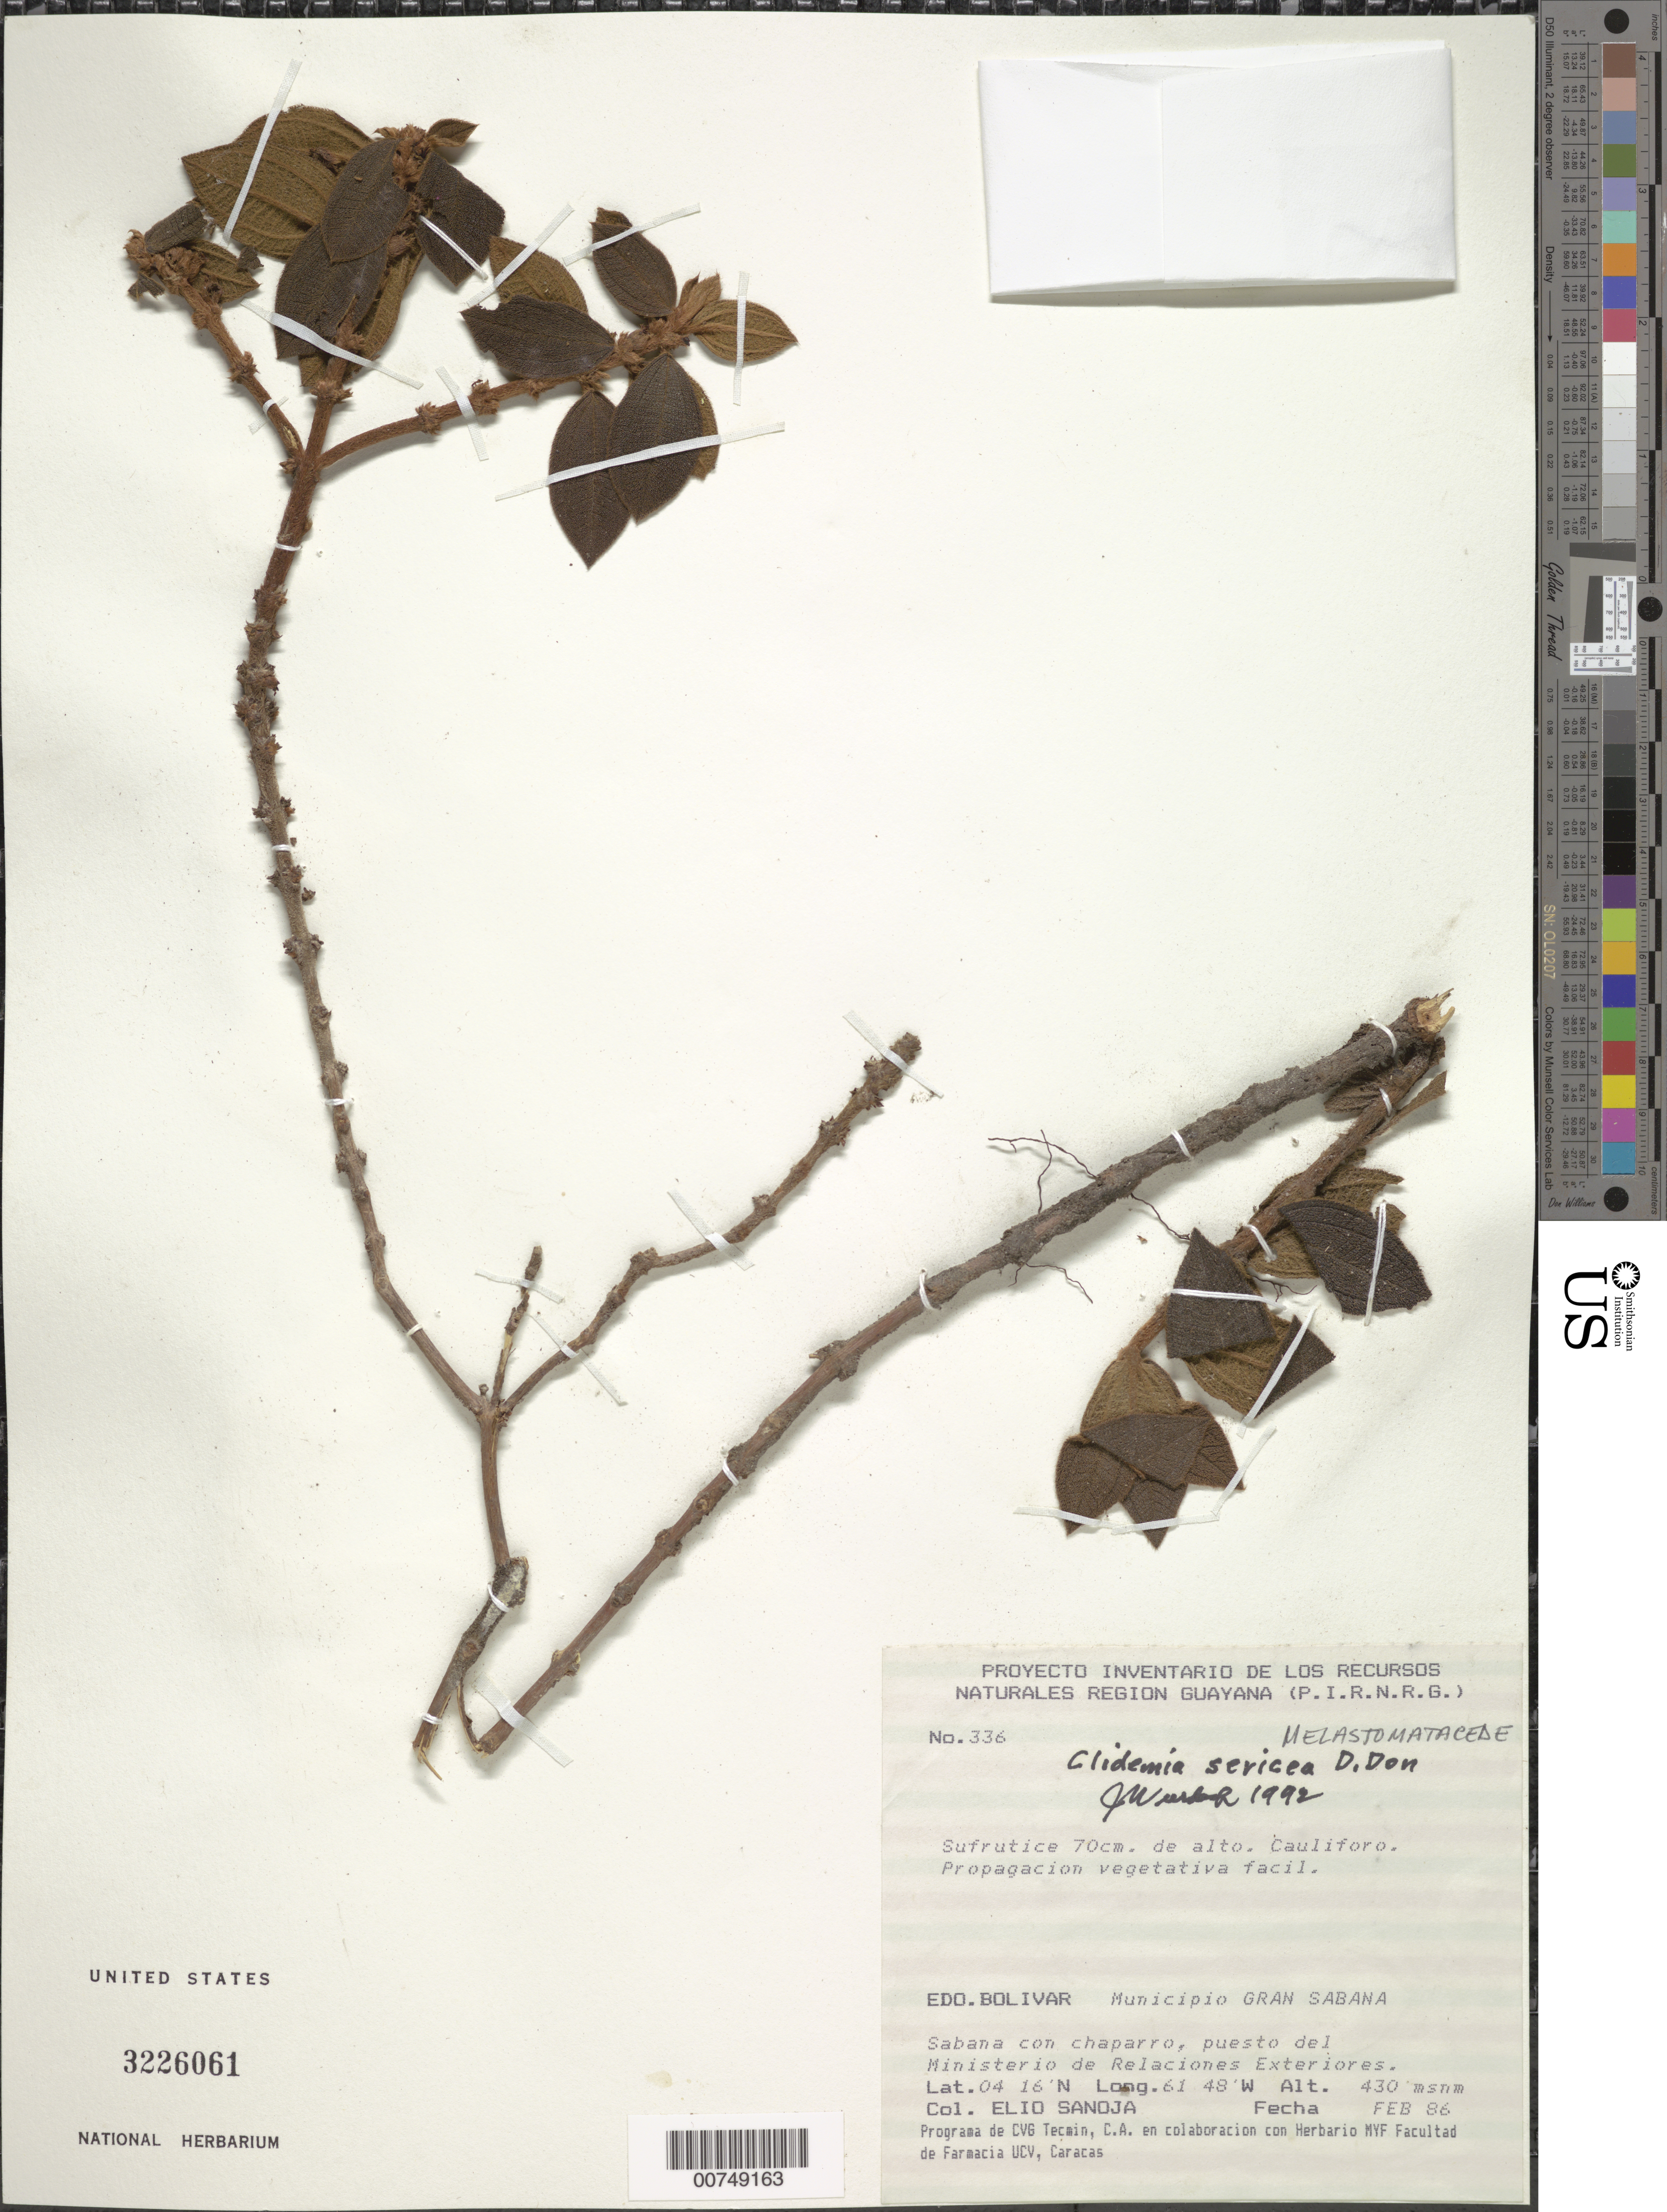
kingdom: Plantae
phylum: Tracheophyta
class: Magnoliopsida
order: Myrtales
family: Melastomataceae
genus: Clidemia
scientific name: Clidemia sericea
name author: D. Don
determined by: Wurdack, John J., (US), US (UNITED STATES)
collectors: E. Sanoja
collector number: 336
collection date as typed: Feb-86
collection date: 1986-02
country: Venezuela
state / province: Bolívar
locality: Mun. Gran Sabana, puesto del Ministerío de Relaciones Exteríores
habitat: Sabana con chaparro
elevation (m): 430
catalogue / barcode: US 3226061